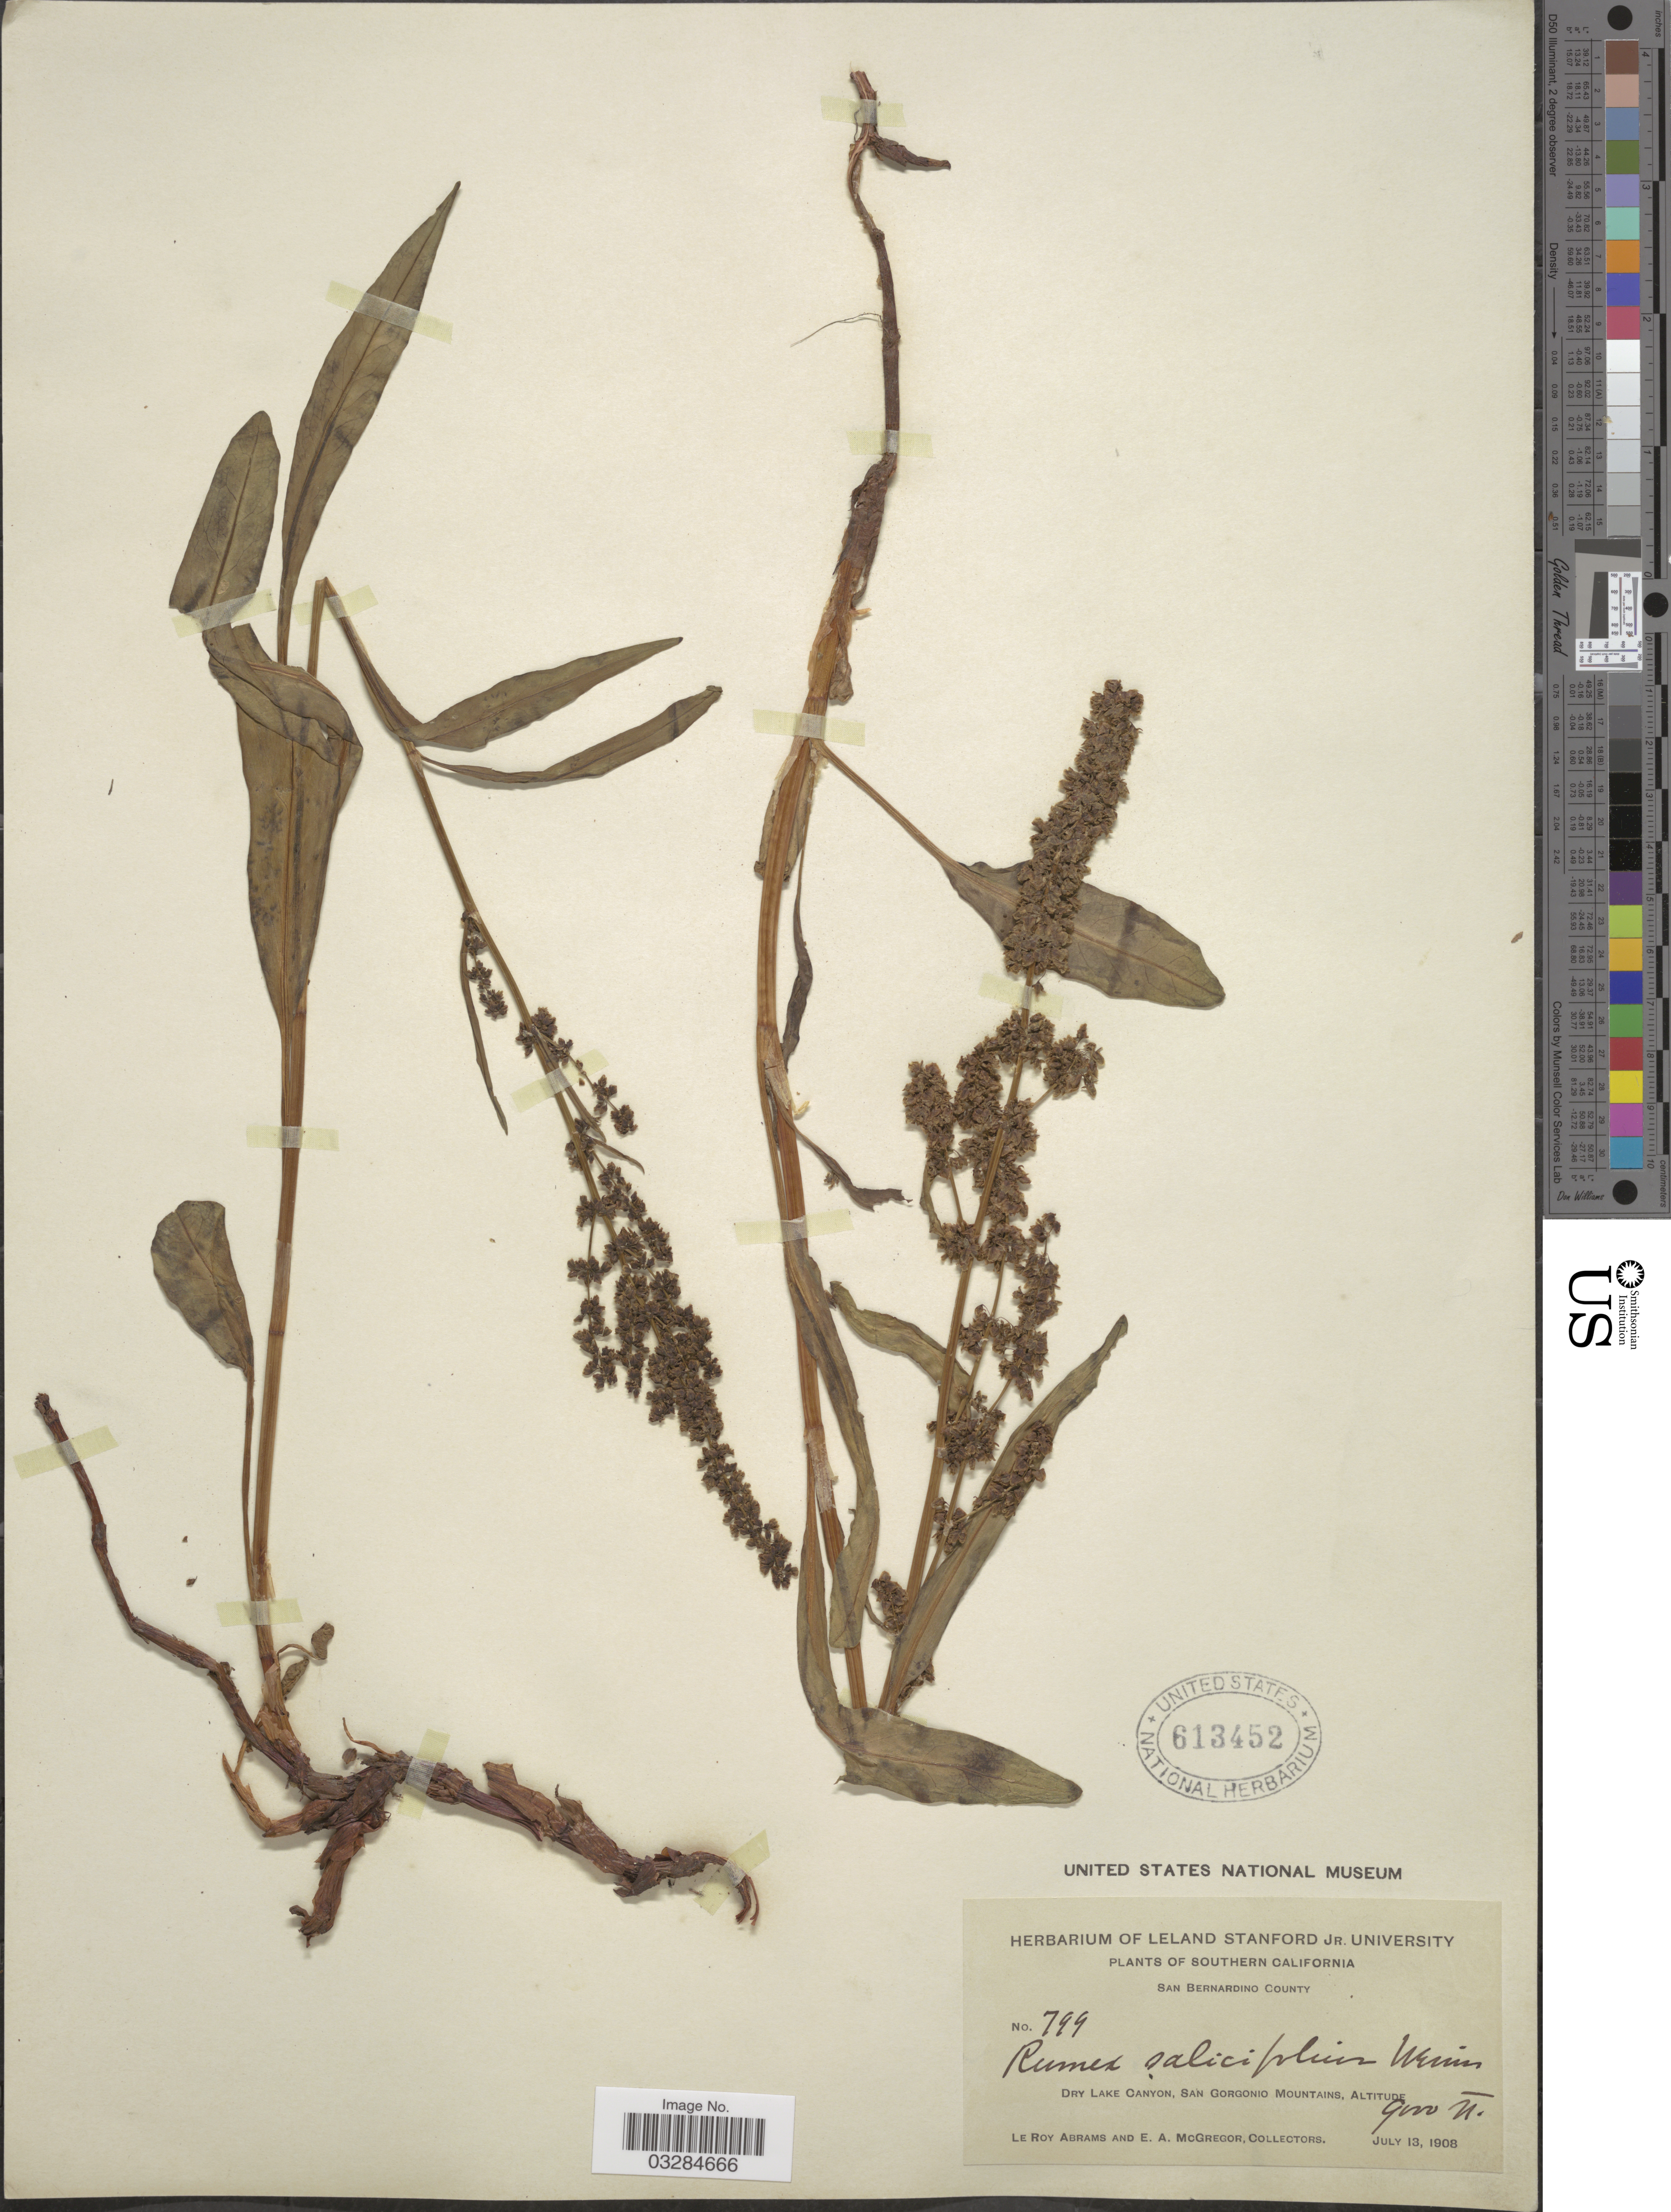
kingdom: Plantae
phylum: Tracheophyta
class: Magnoliopsida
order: Caryophyllales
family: Polygonaceae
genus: Rumex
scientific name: Rumex salicifolius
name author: Weinm.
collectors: L. Abrams & E. A. McGregor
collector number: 799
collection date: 1908-07-13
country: United States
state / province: California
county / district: San Bernardino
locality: Southern California, San Bernardino County, Dry Lake Canyon, San Gorgonio Mountains.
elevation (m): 2743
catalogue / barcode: US 613452